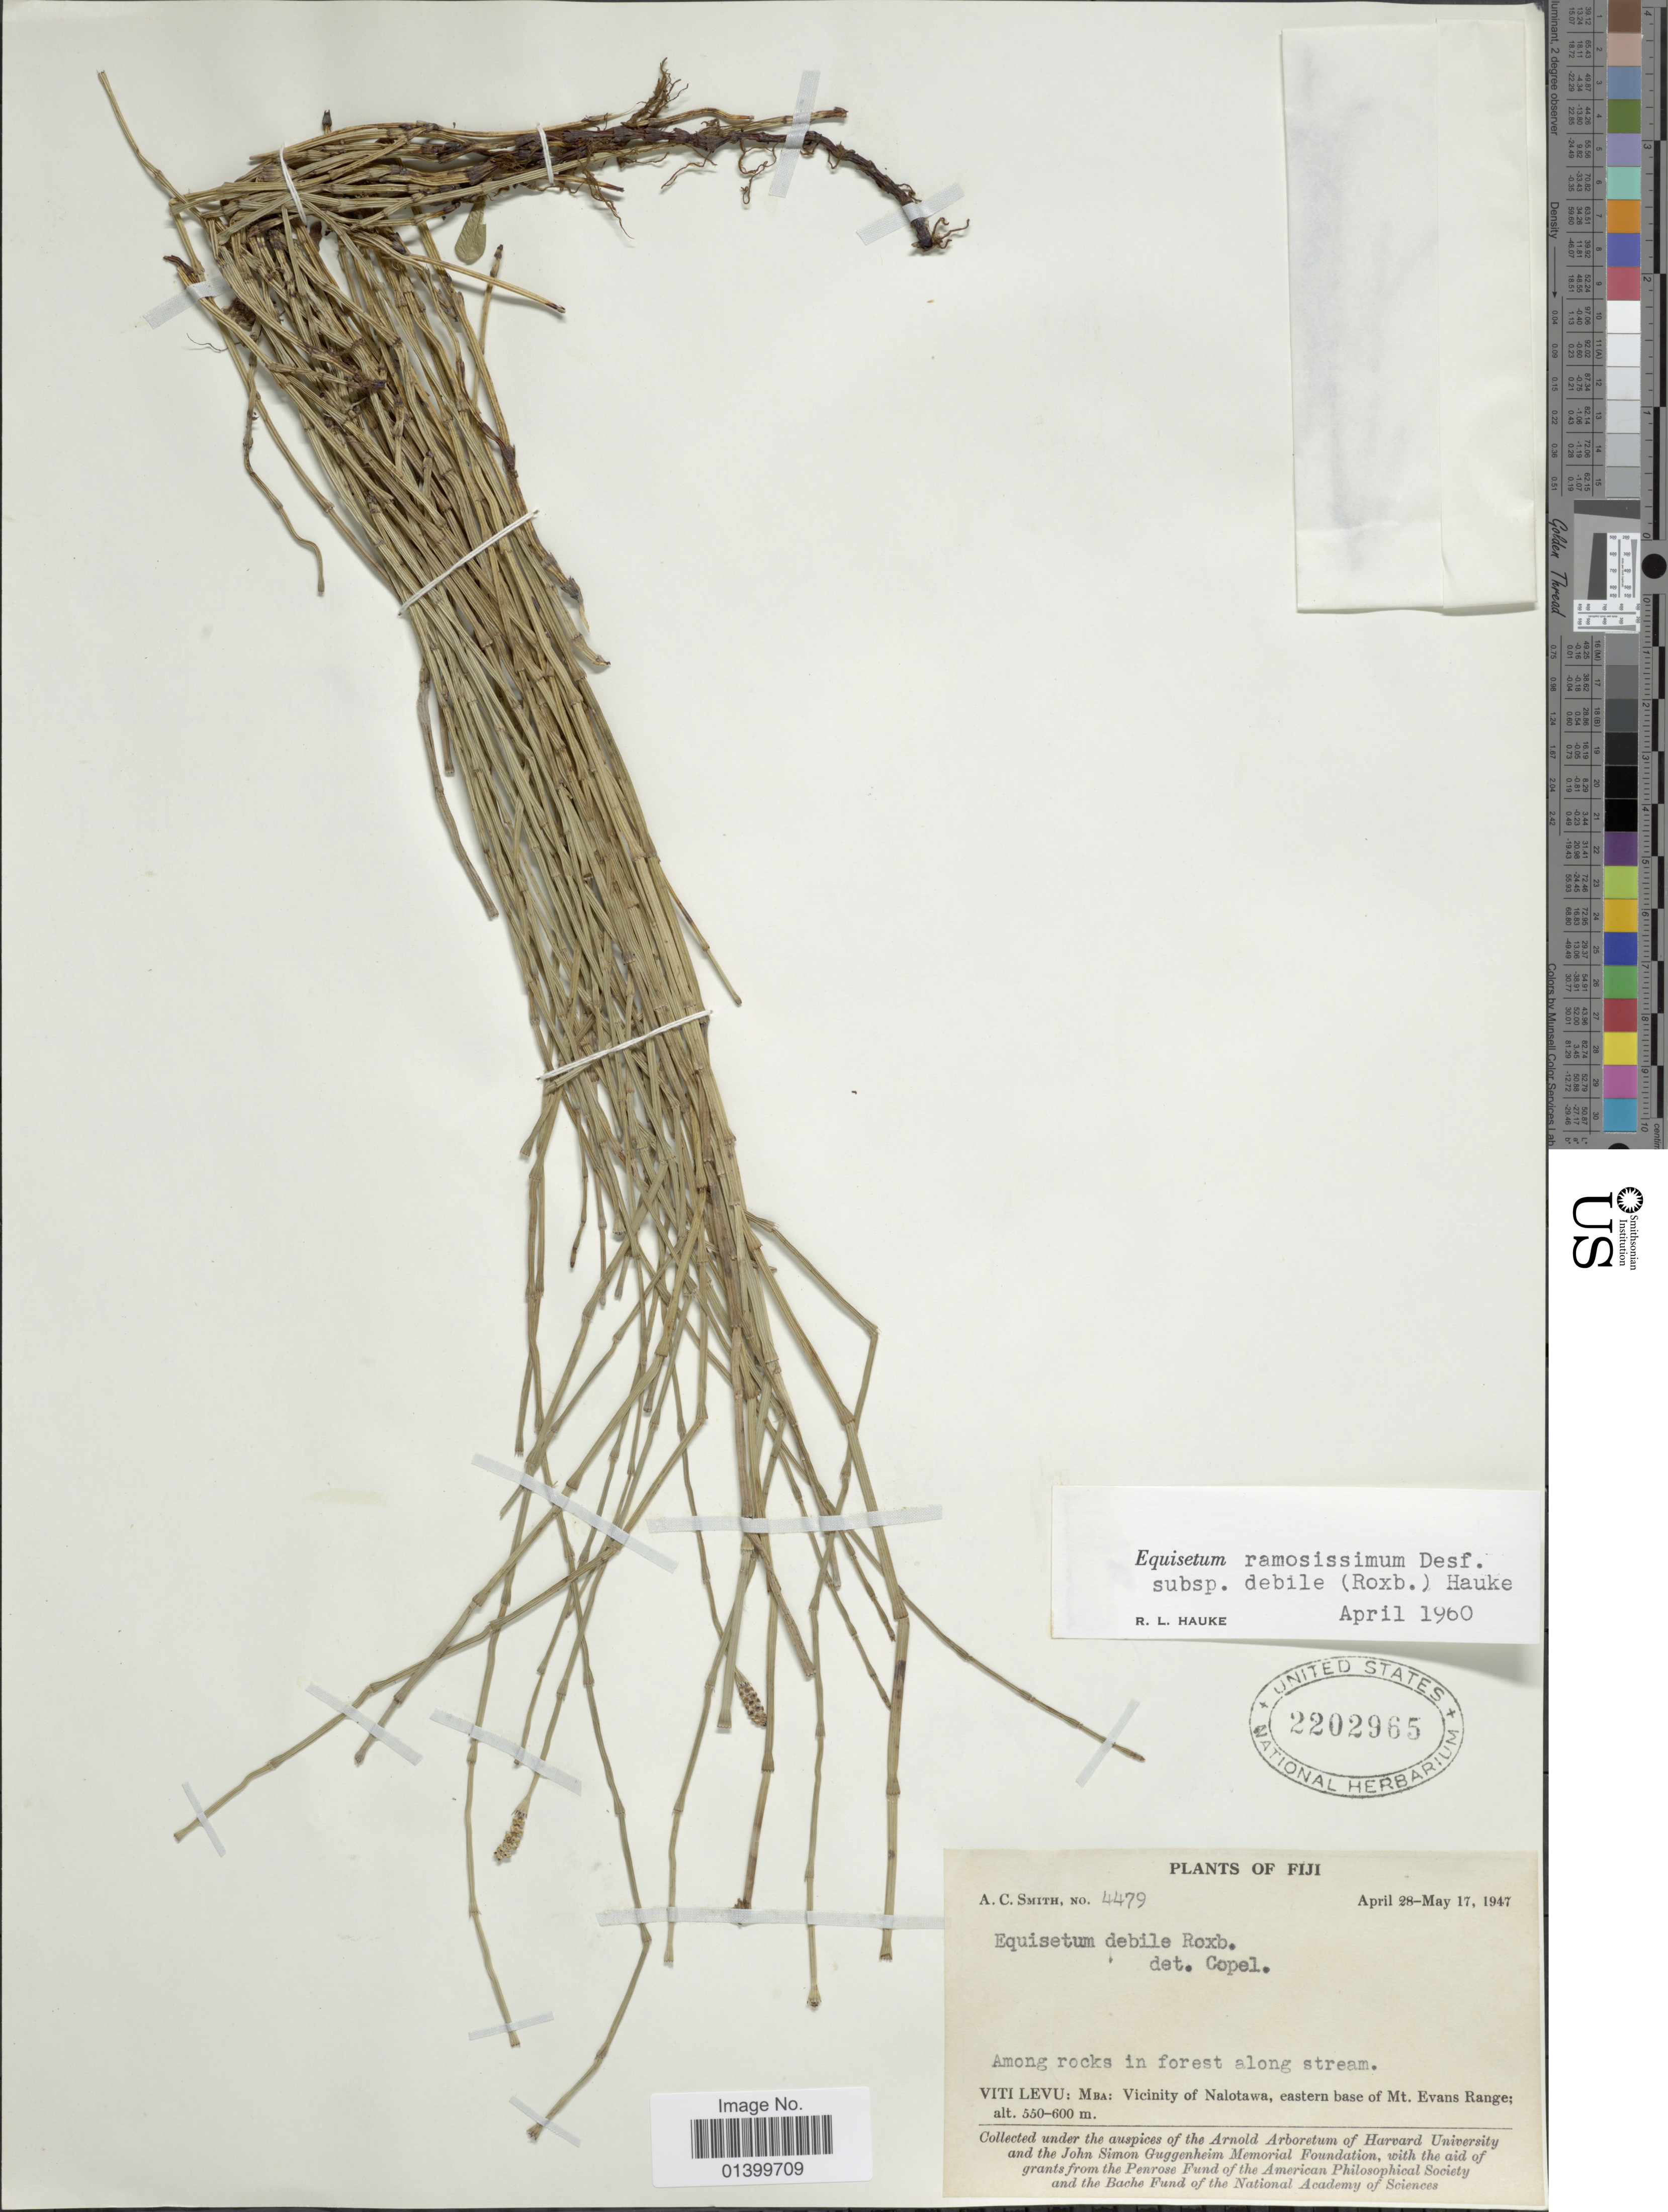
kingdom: Plantae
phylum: Tracheophyta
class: Polypodiopsida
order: Equisetales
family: Equisetaceae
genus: Equisetum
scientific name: Equisetum ramosissimum subsp. debile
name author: (Roxb. ex Vaucher) Hauke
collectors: A. C. Smith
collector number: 4479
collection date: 1947-04-28/1947-05-17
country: Fiji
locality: Plants of Fiji. Viti-Levu: Mba: Vicinity of Nalotawa, eastern base of Mt. Evans Range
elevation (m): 550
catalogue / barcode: US 2202965